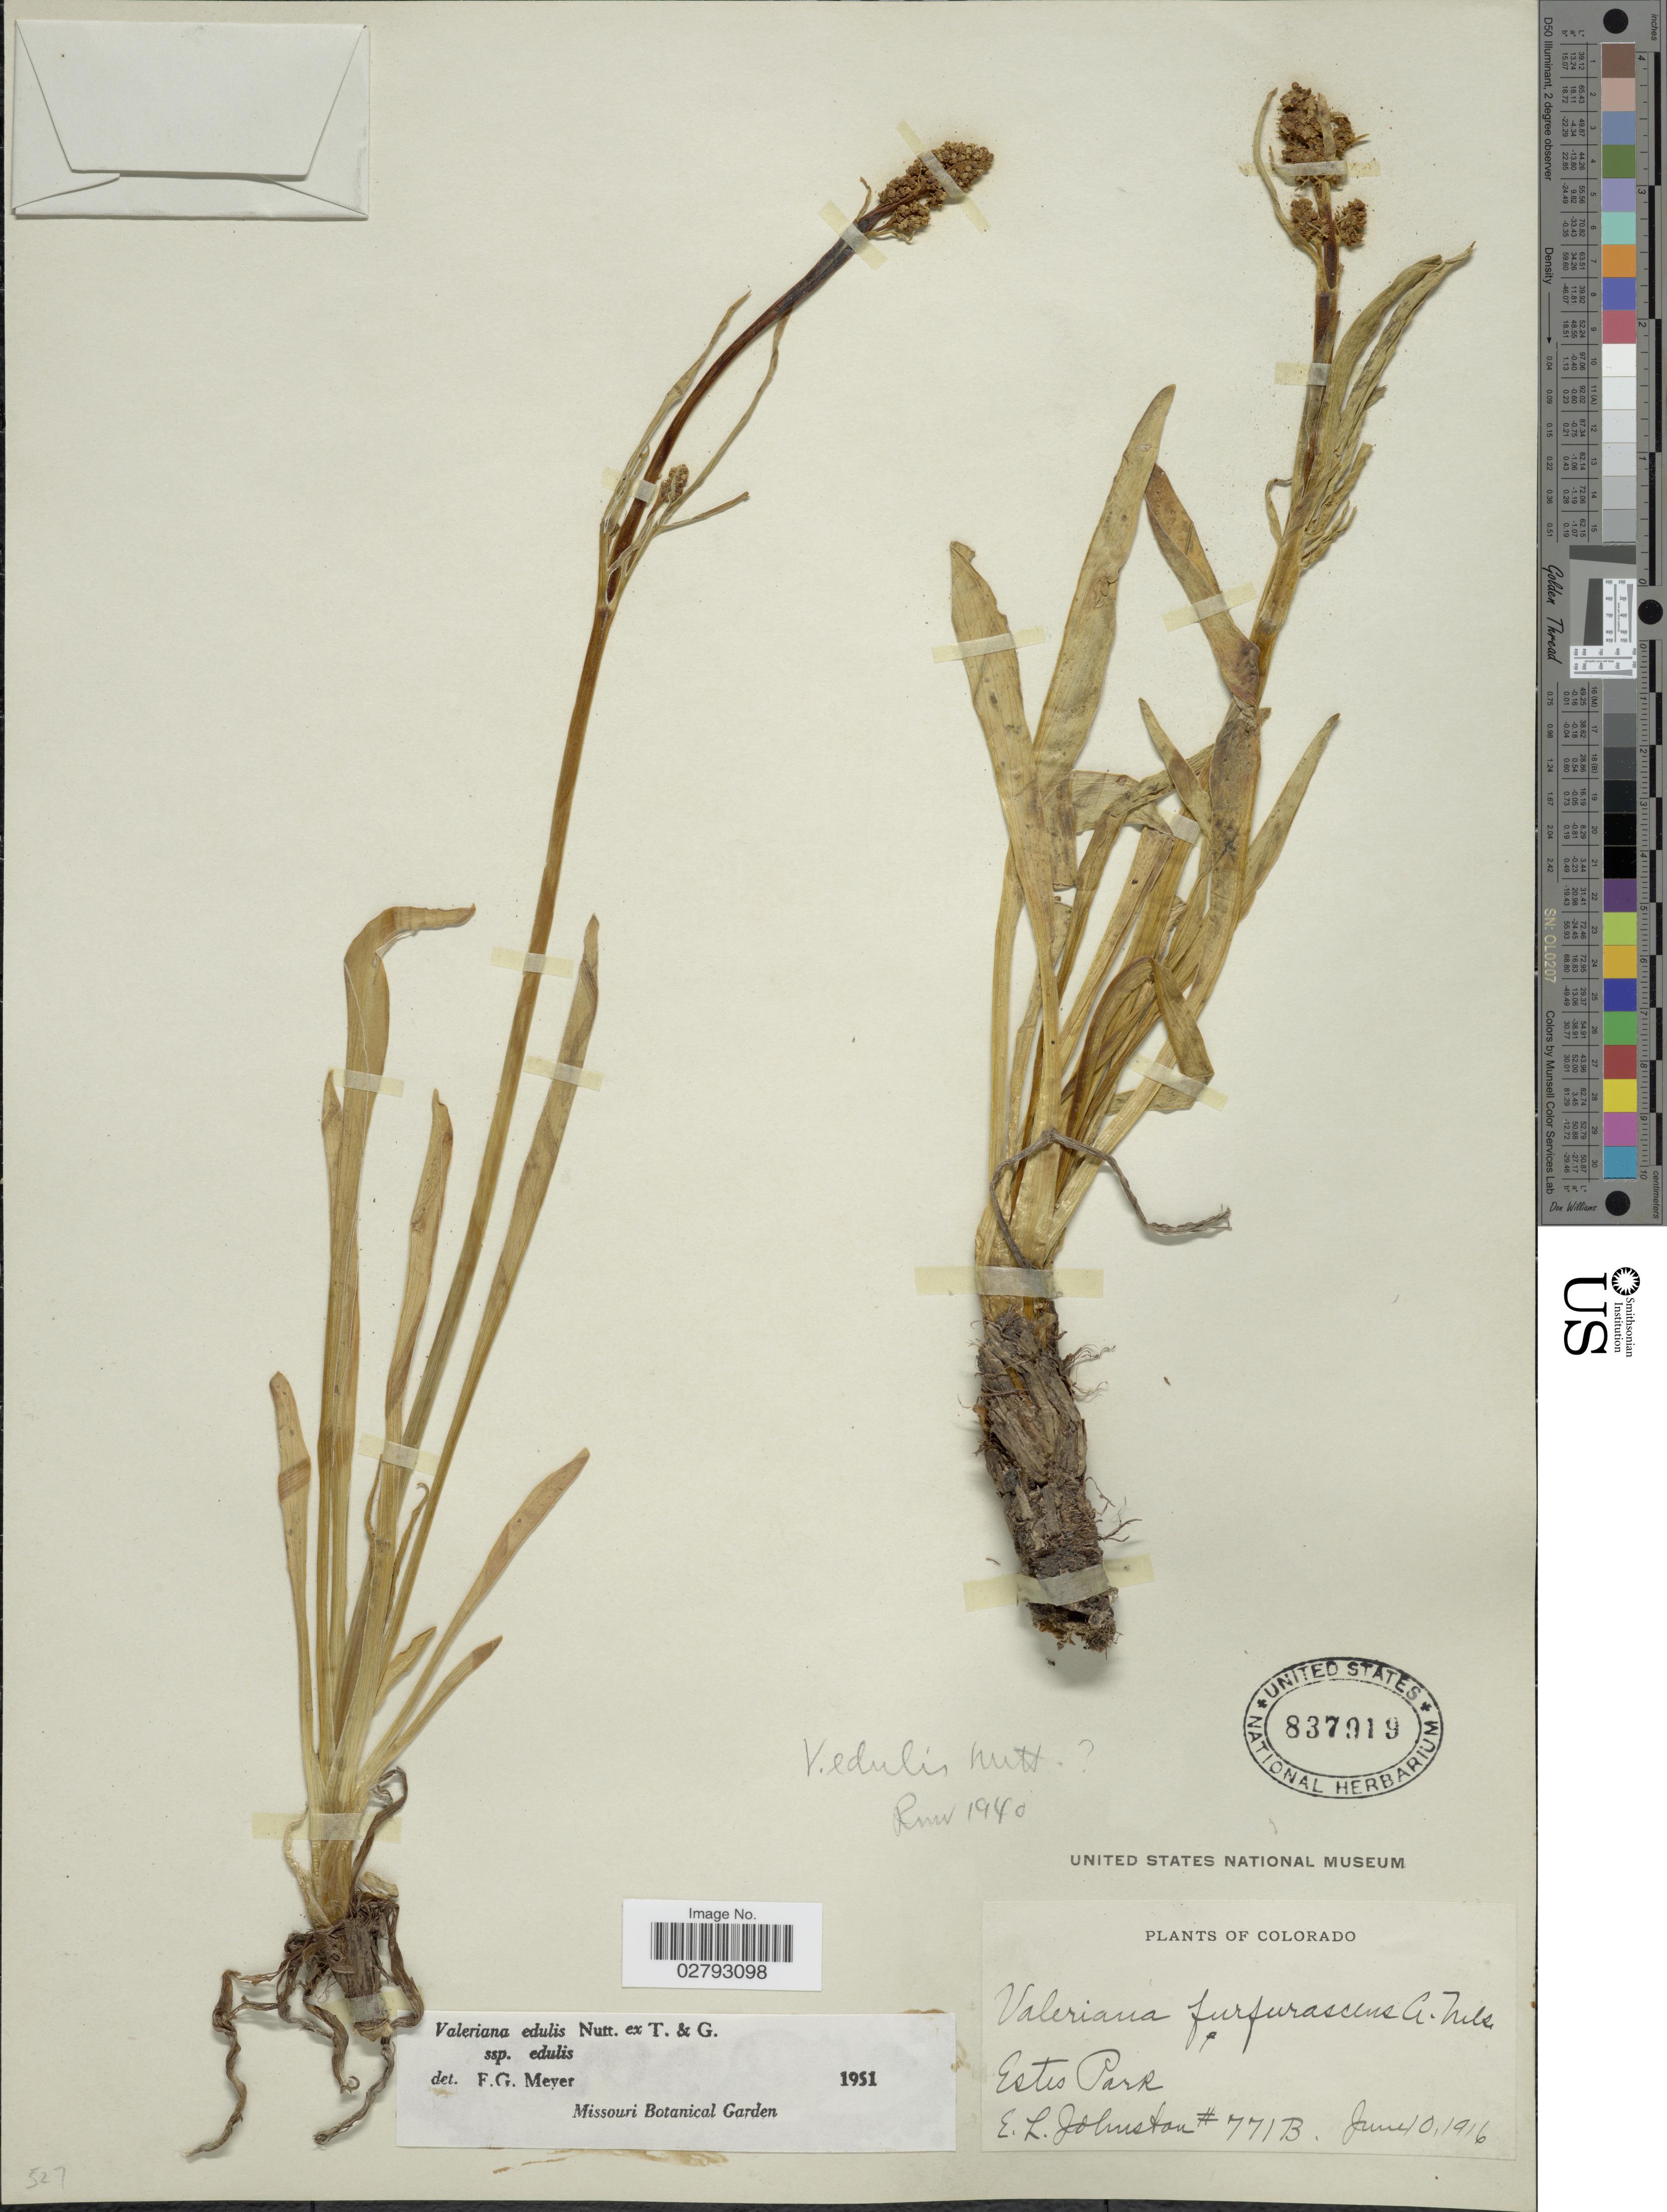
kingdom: Plantae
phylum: Tracheophyta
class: Magnoliopsida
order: Dipsacales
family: Caprifoliaceae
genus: Valeriana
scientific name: Valeriana edulis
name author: Nutt.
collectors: E. L. Johnston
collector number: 771B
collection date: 1916-06-10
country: United States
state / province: Colorado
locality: Estes Park.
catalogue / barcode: US 837919